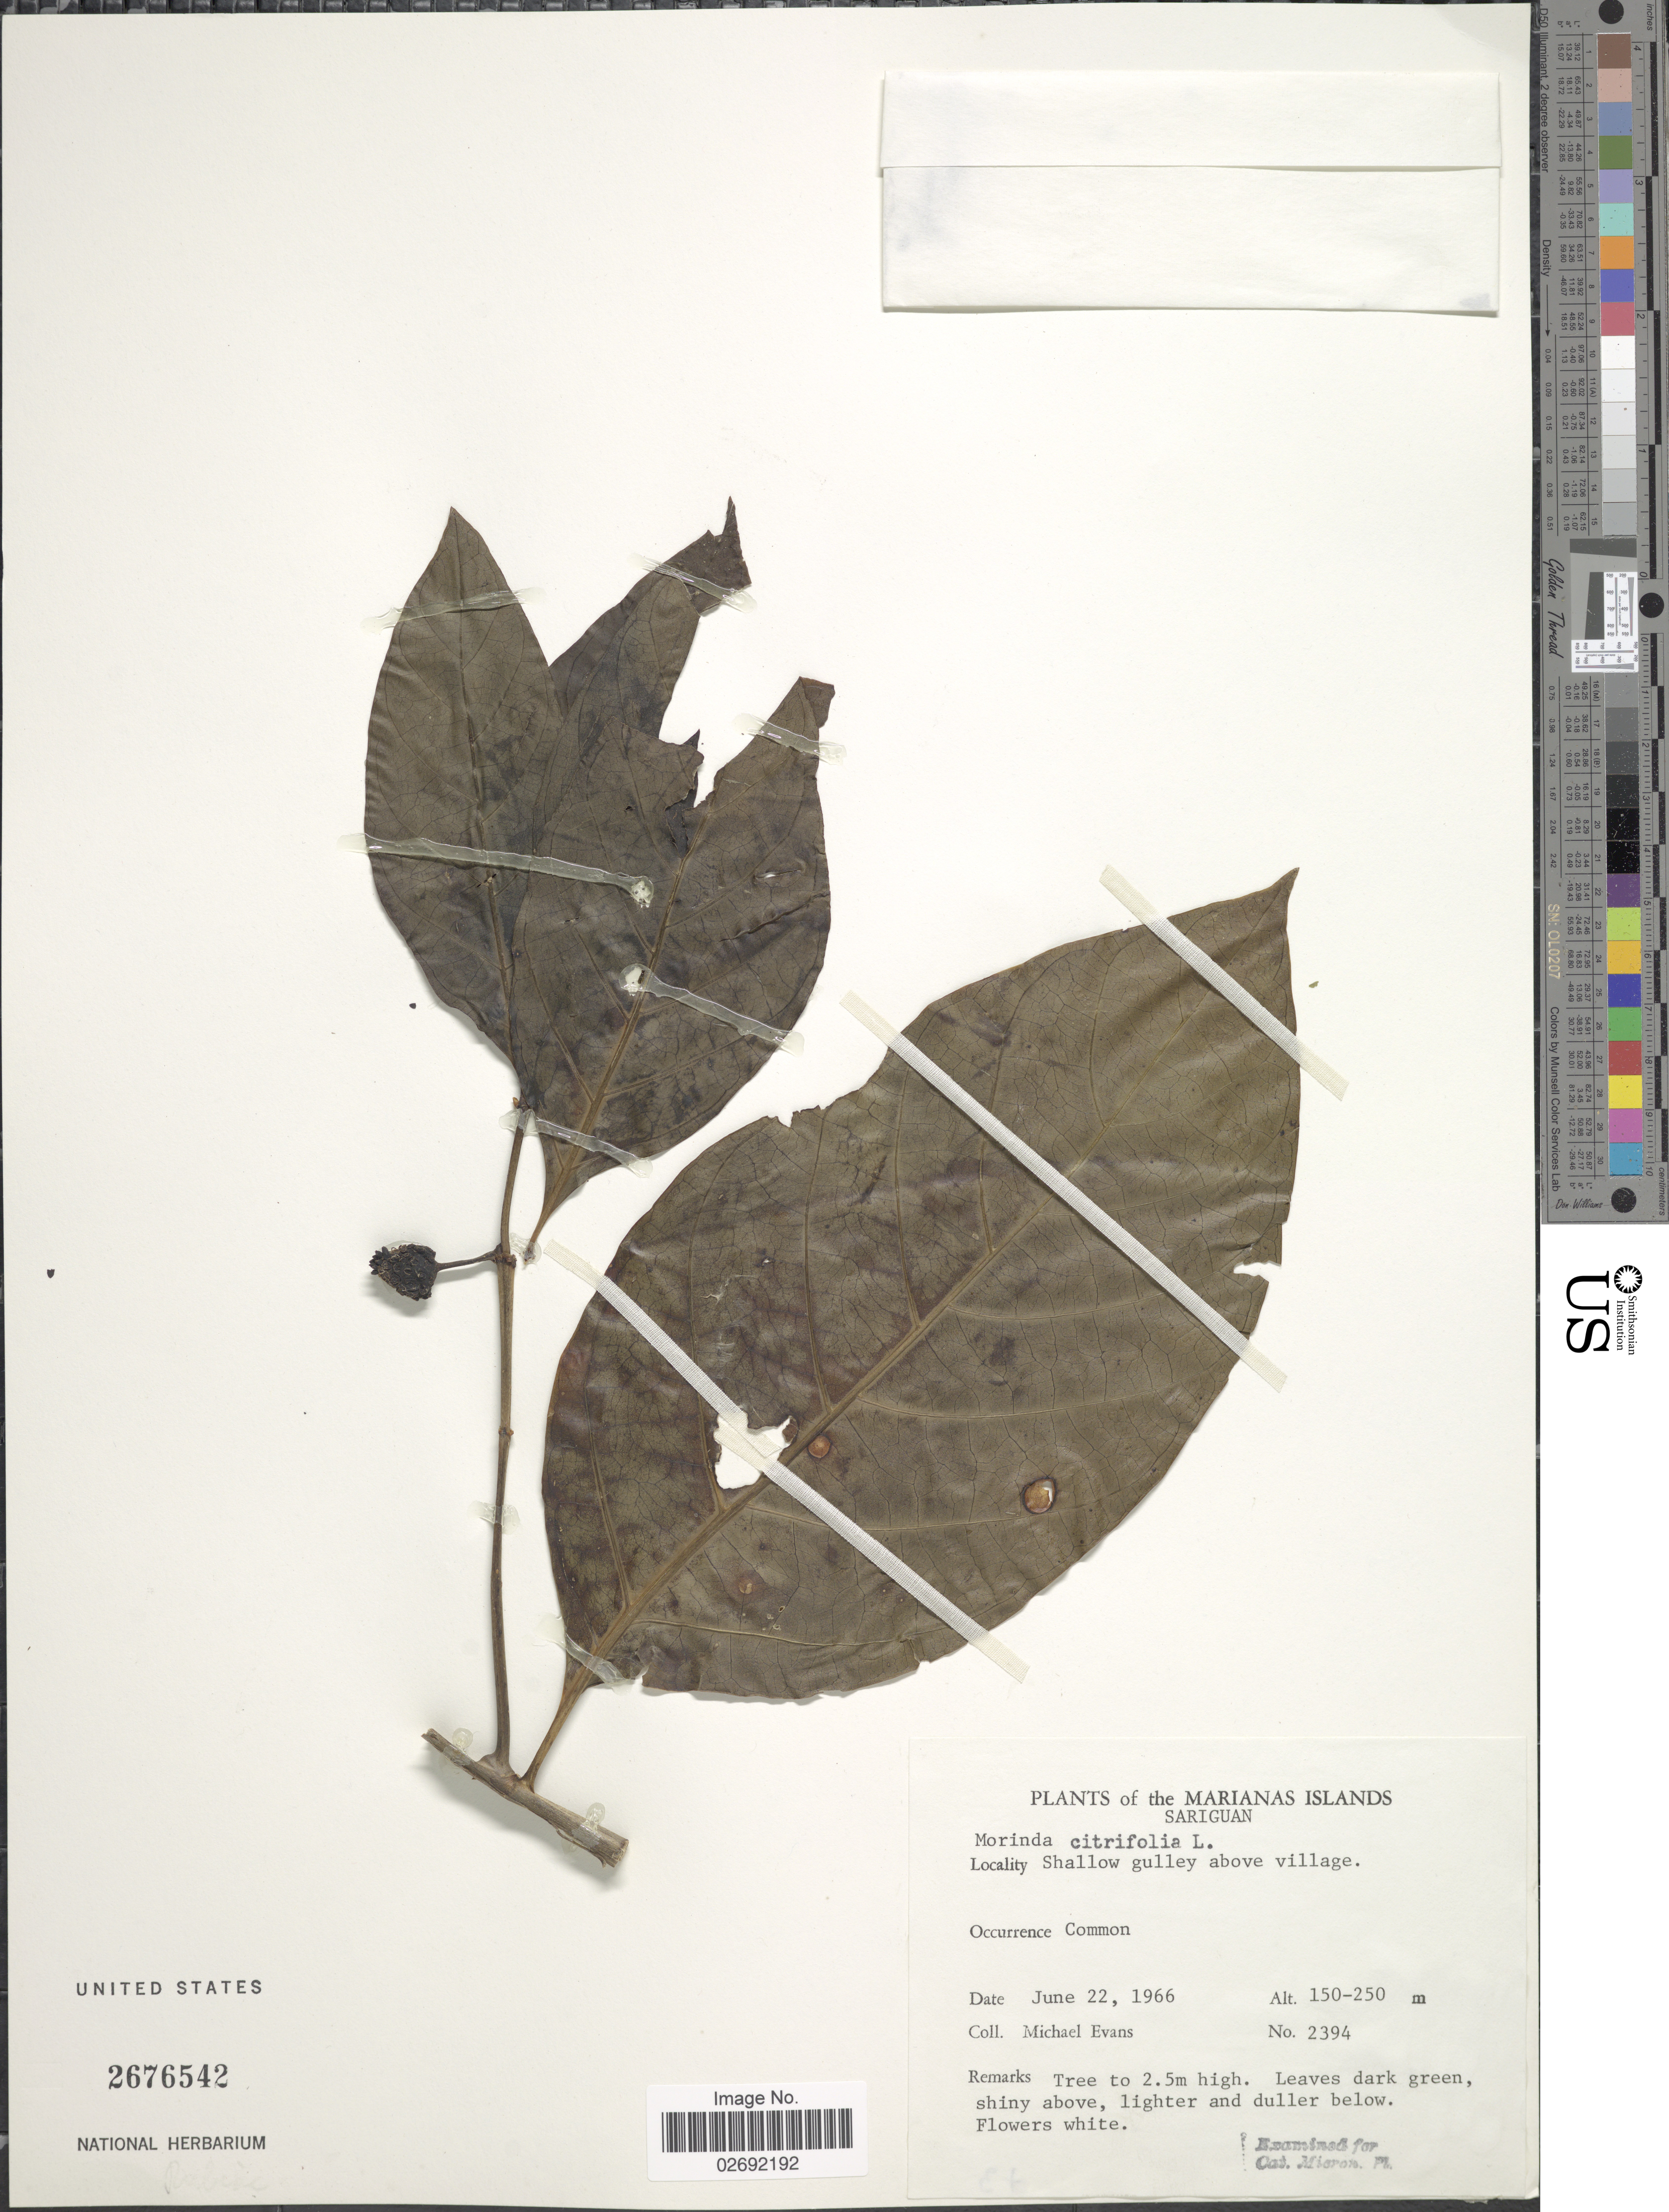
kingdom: Plantae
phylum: Tracheophyta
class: Magnoliopsida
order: Gentianales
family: Rubiaceae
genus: Morinda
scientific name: Morinda citrifolia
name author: L.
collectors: M. Evans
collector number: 2394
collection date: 1966-06-22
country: Northern Mariana Islands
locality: Marianas Islands. Sariguan. Shallow gulley above village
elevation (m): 150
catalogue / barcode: US 2676542